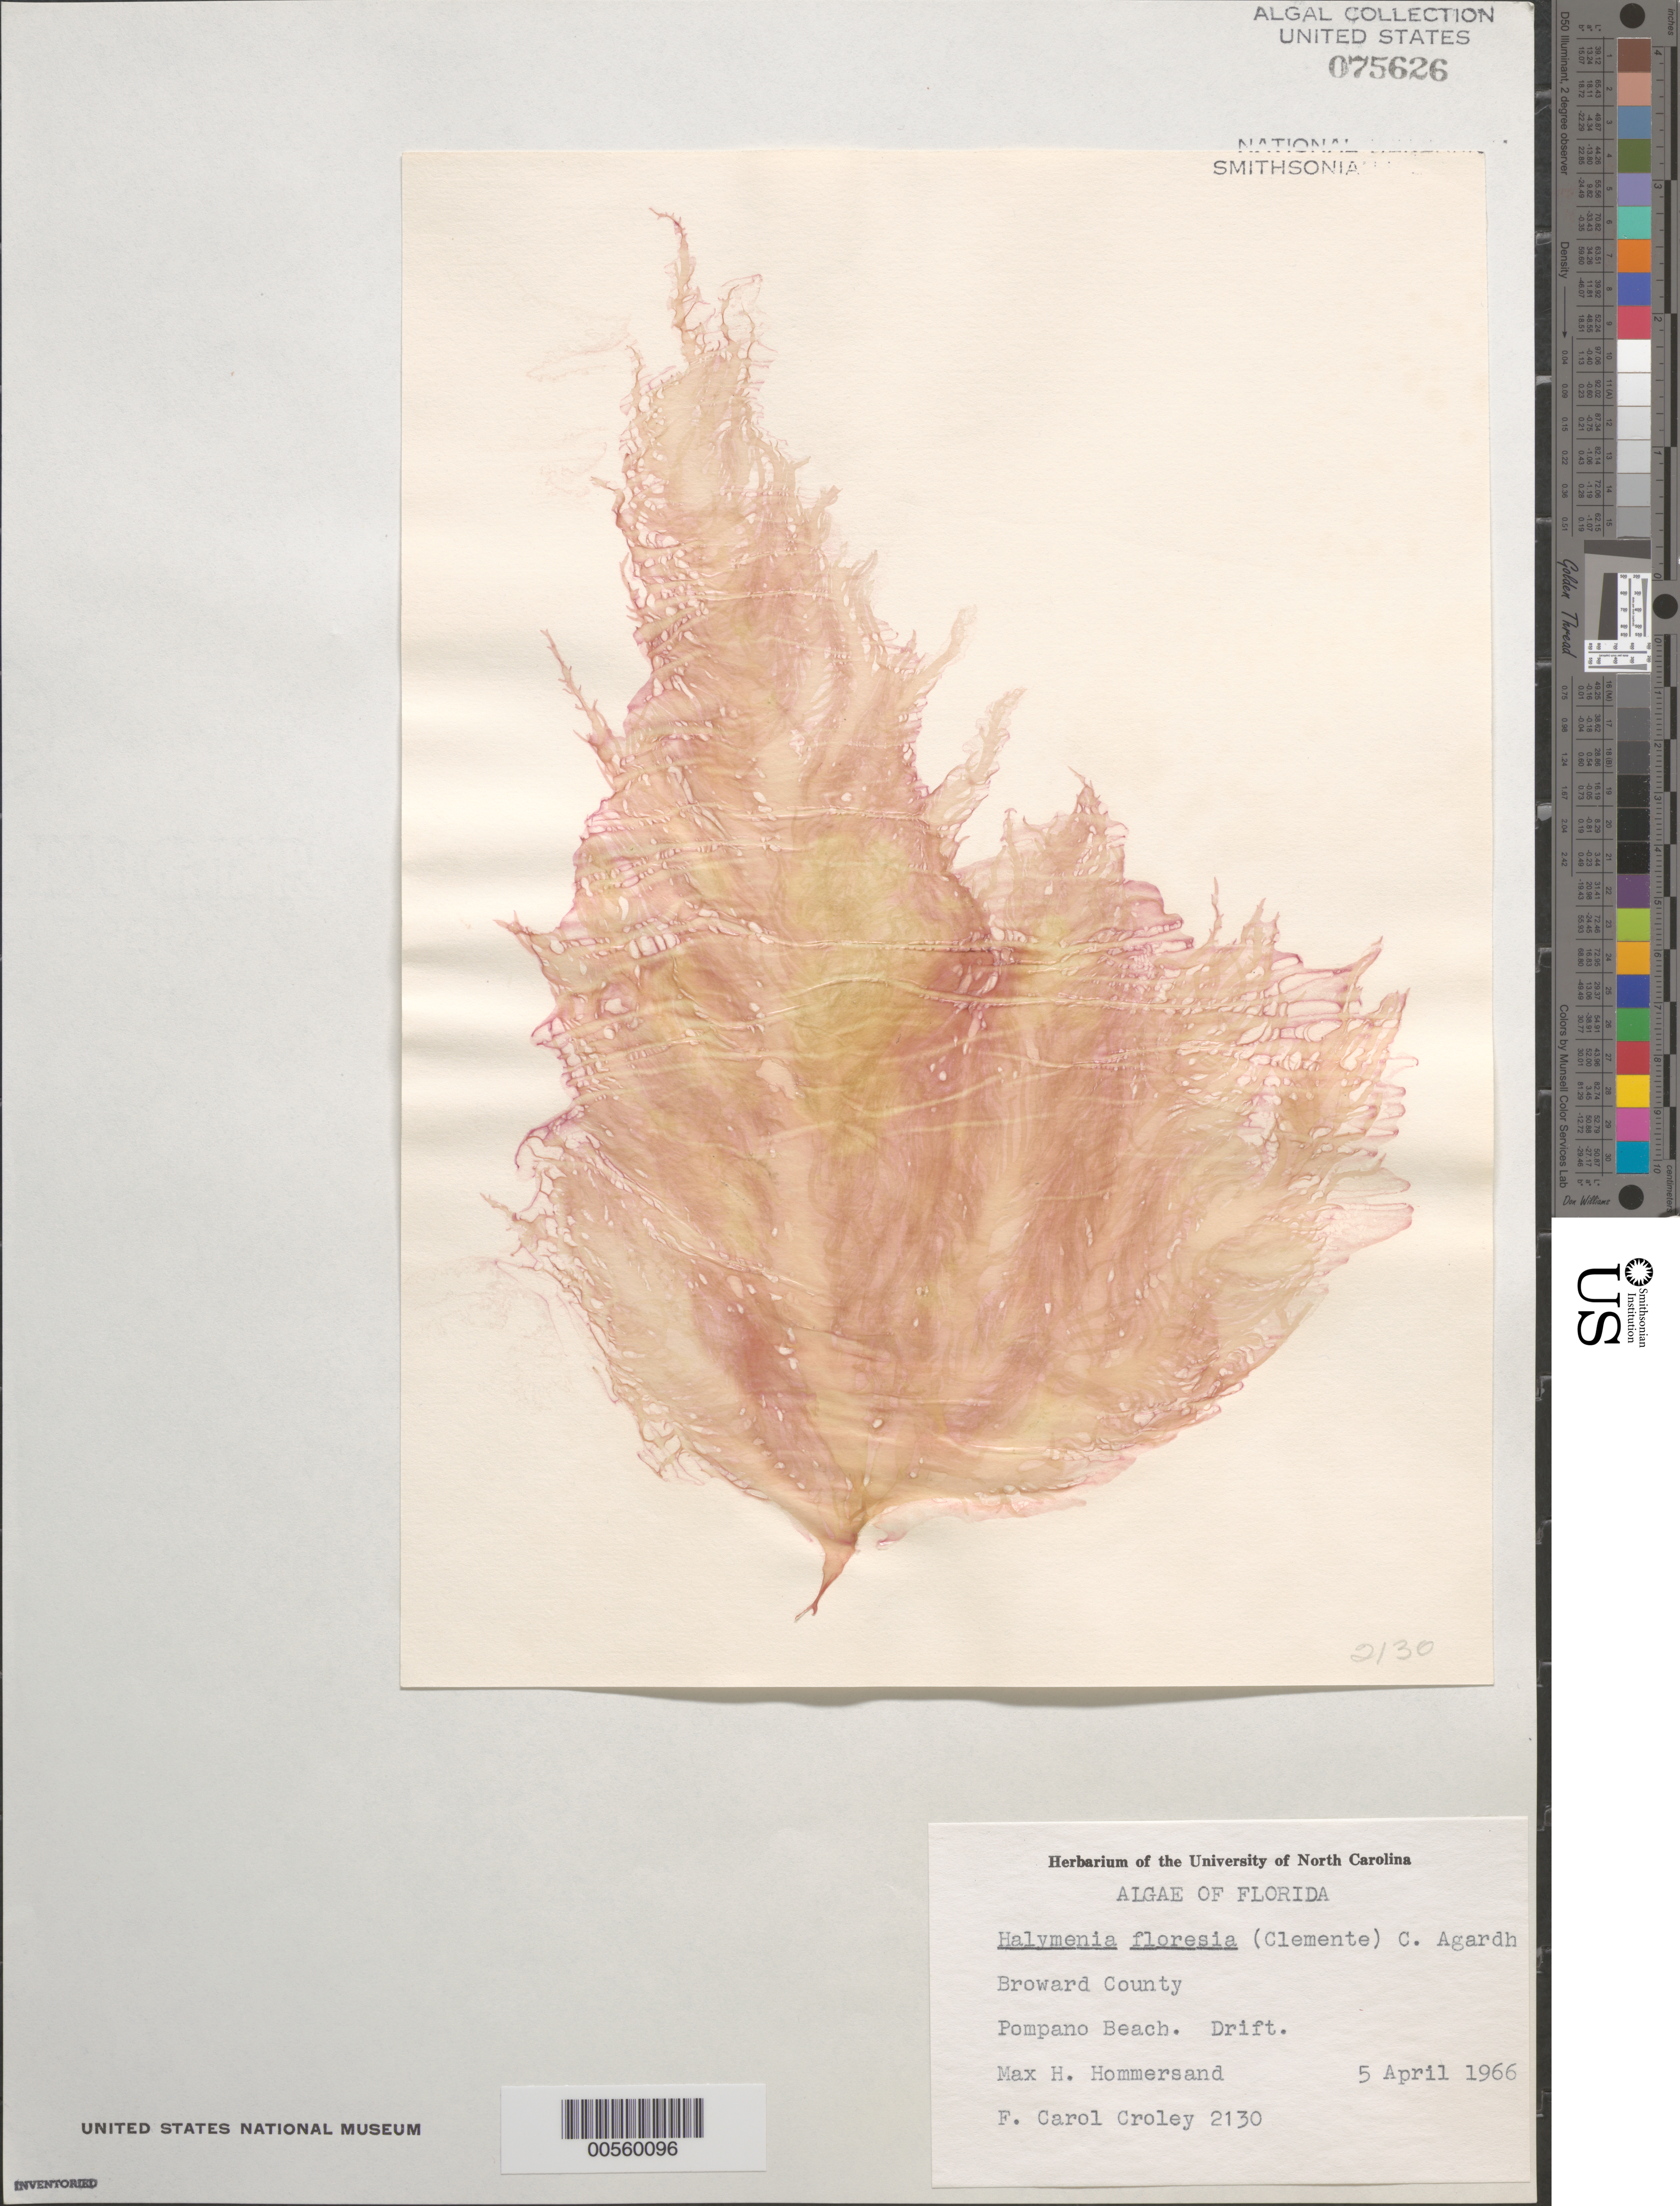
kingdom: Plantae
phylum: Rhodophyta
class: Florideophyceae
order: Halymeniales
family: Halymeniaceae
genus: Halymenia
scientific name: Halymenia floresii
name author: (Clemente) C. Agardh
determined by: Croley, F. C.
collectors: M. H. Hommersand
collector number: FCC 2130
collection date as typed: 05 Apr 1966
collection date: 1966-04-05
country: United States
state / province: Florida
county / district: Broward County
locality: Pompano Beach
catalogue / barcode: US 75626